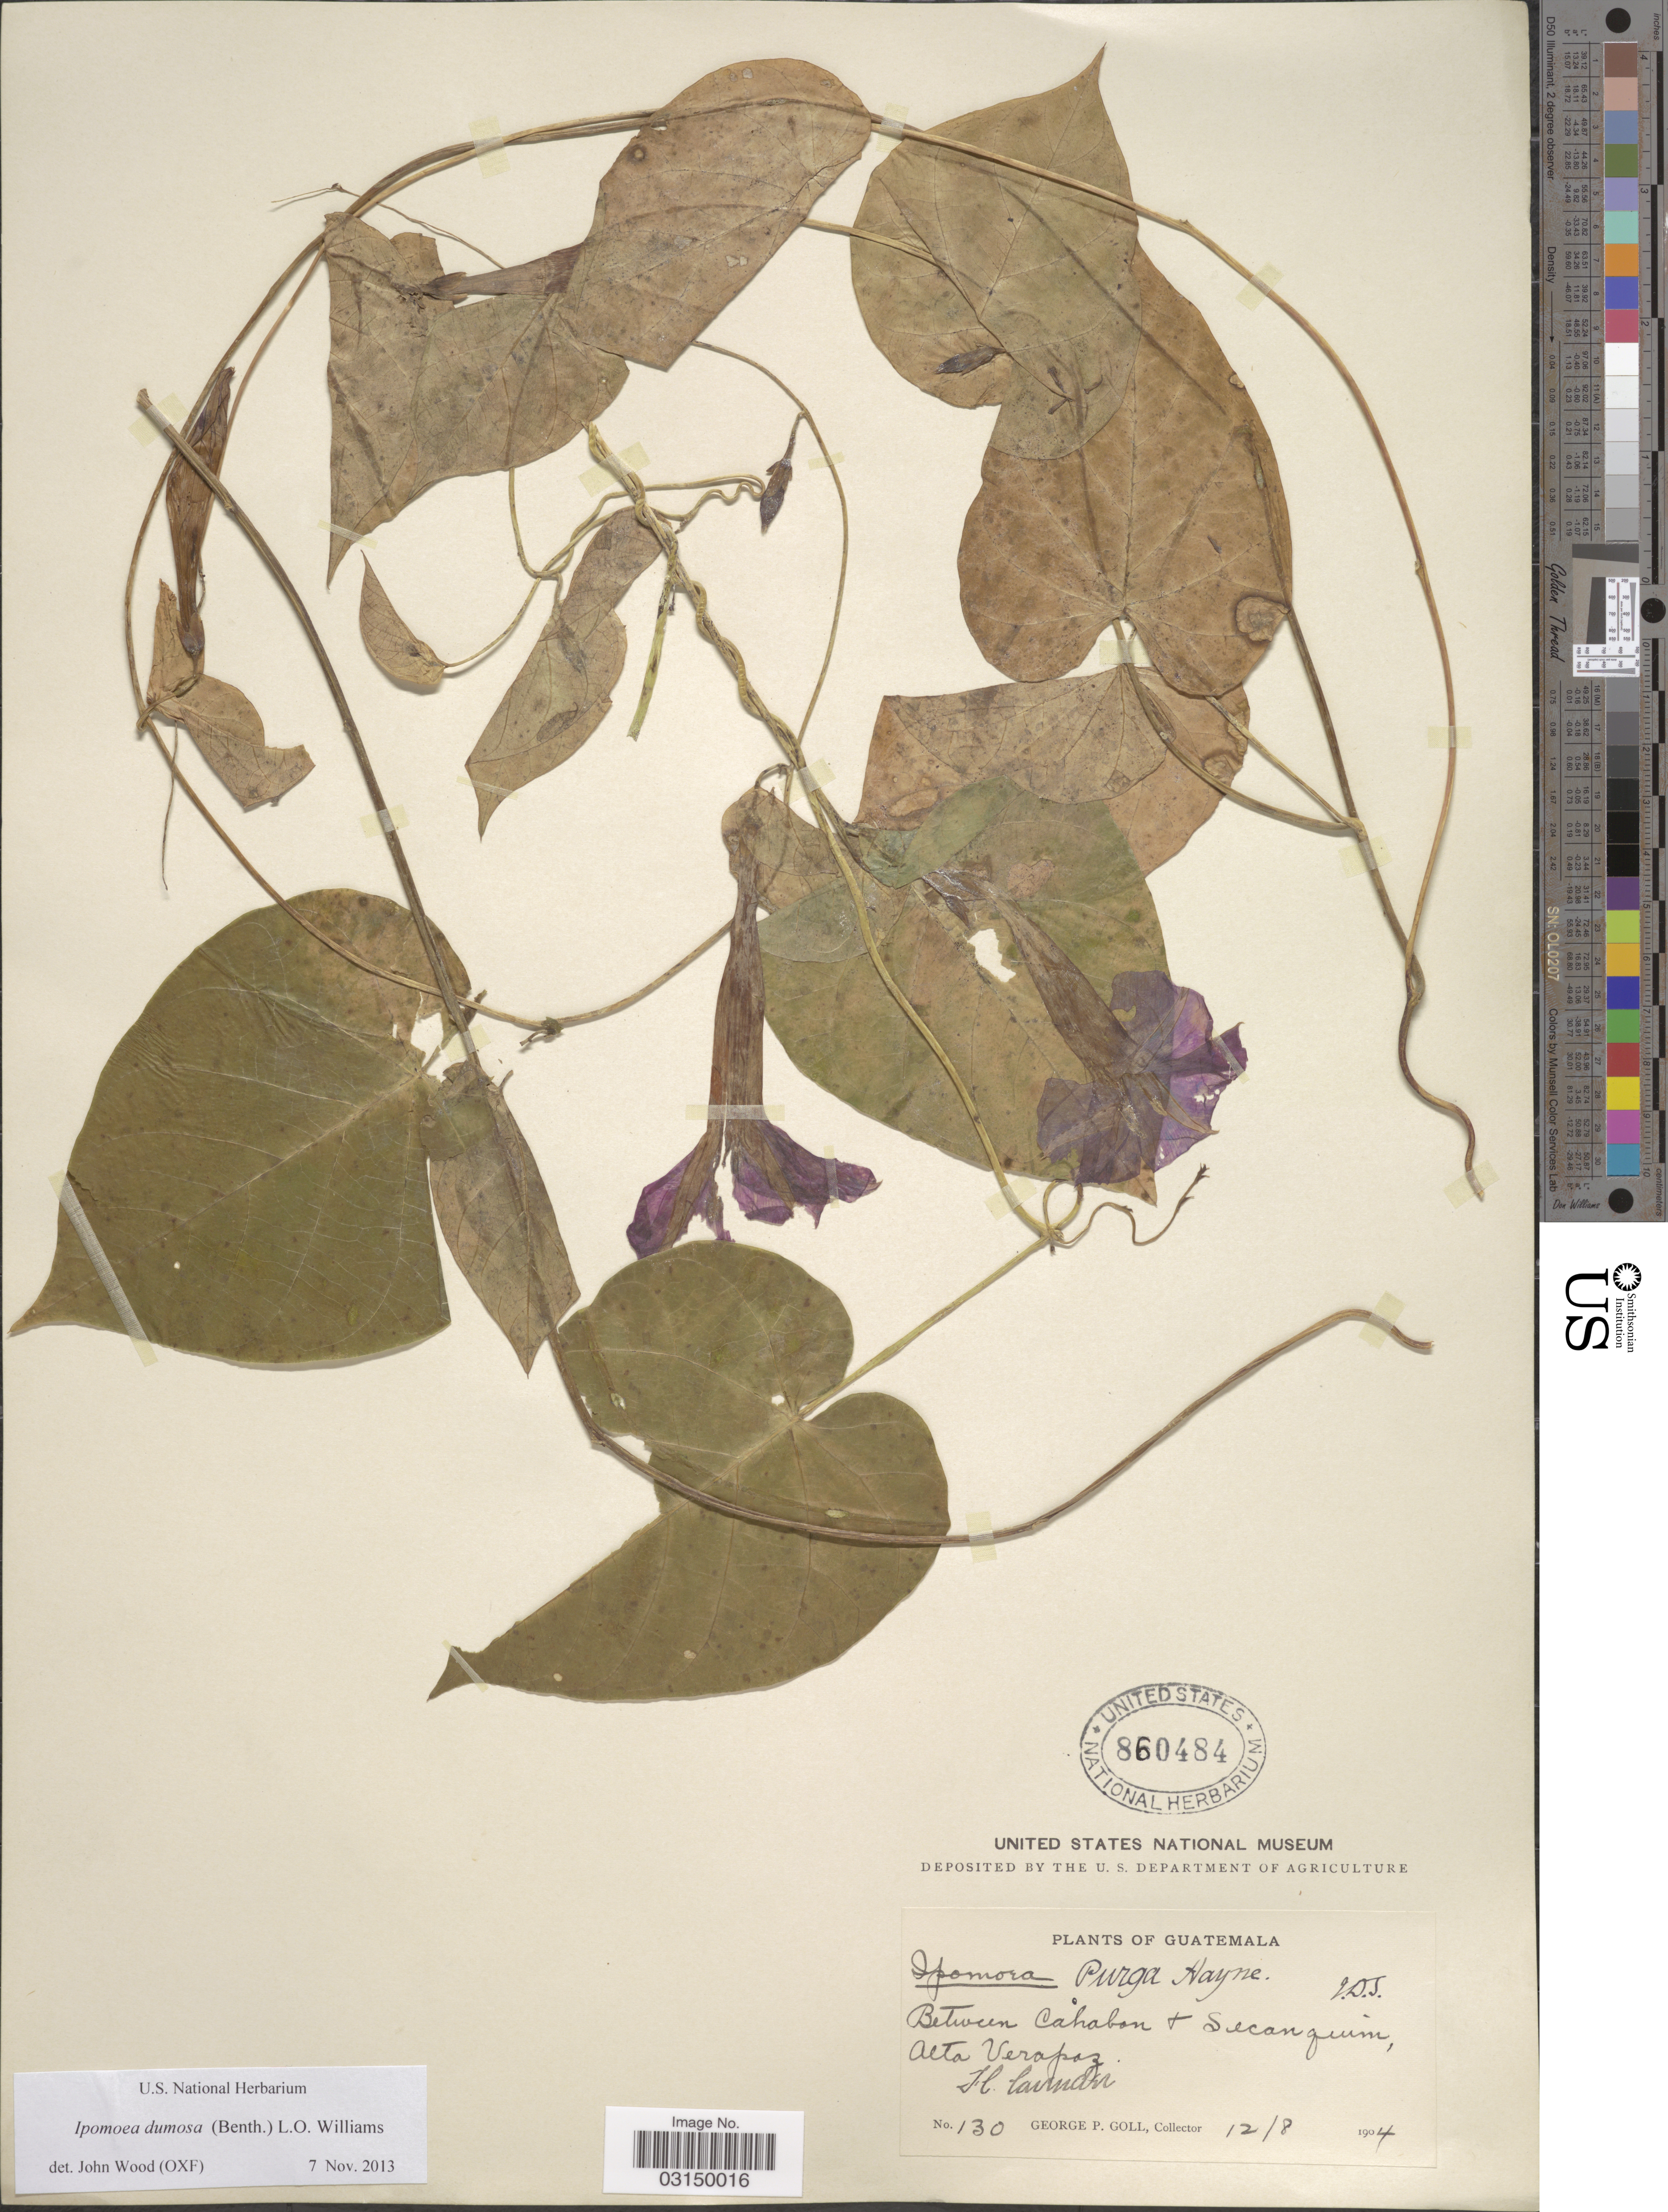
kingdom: Plantae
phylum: Tracheophyta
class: Magnoliopsida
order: Solanales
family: Convolvulaceae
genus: Ipomoea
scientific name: Ipomoea dumosa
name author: (Benth.) L.O. Williams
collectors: G. P. Goll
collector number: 130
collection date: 1904-08-12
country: Guatemala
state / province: Alta Verapaz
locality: Between Cahabon & Secanquim.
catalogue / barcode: US 860484